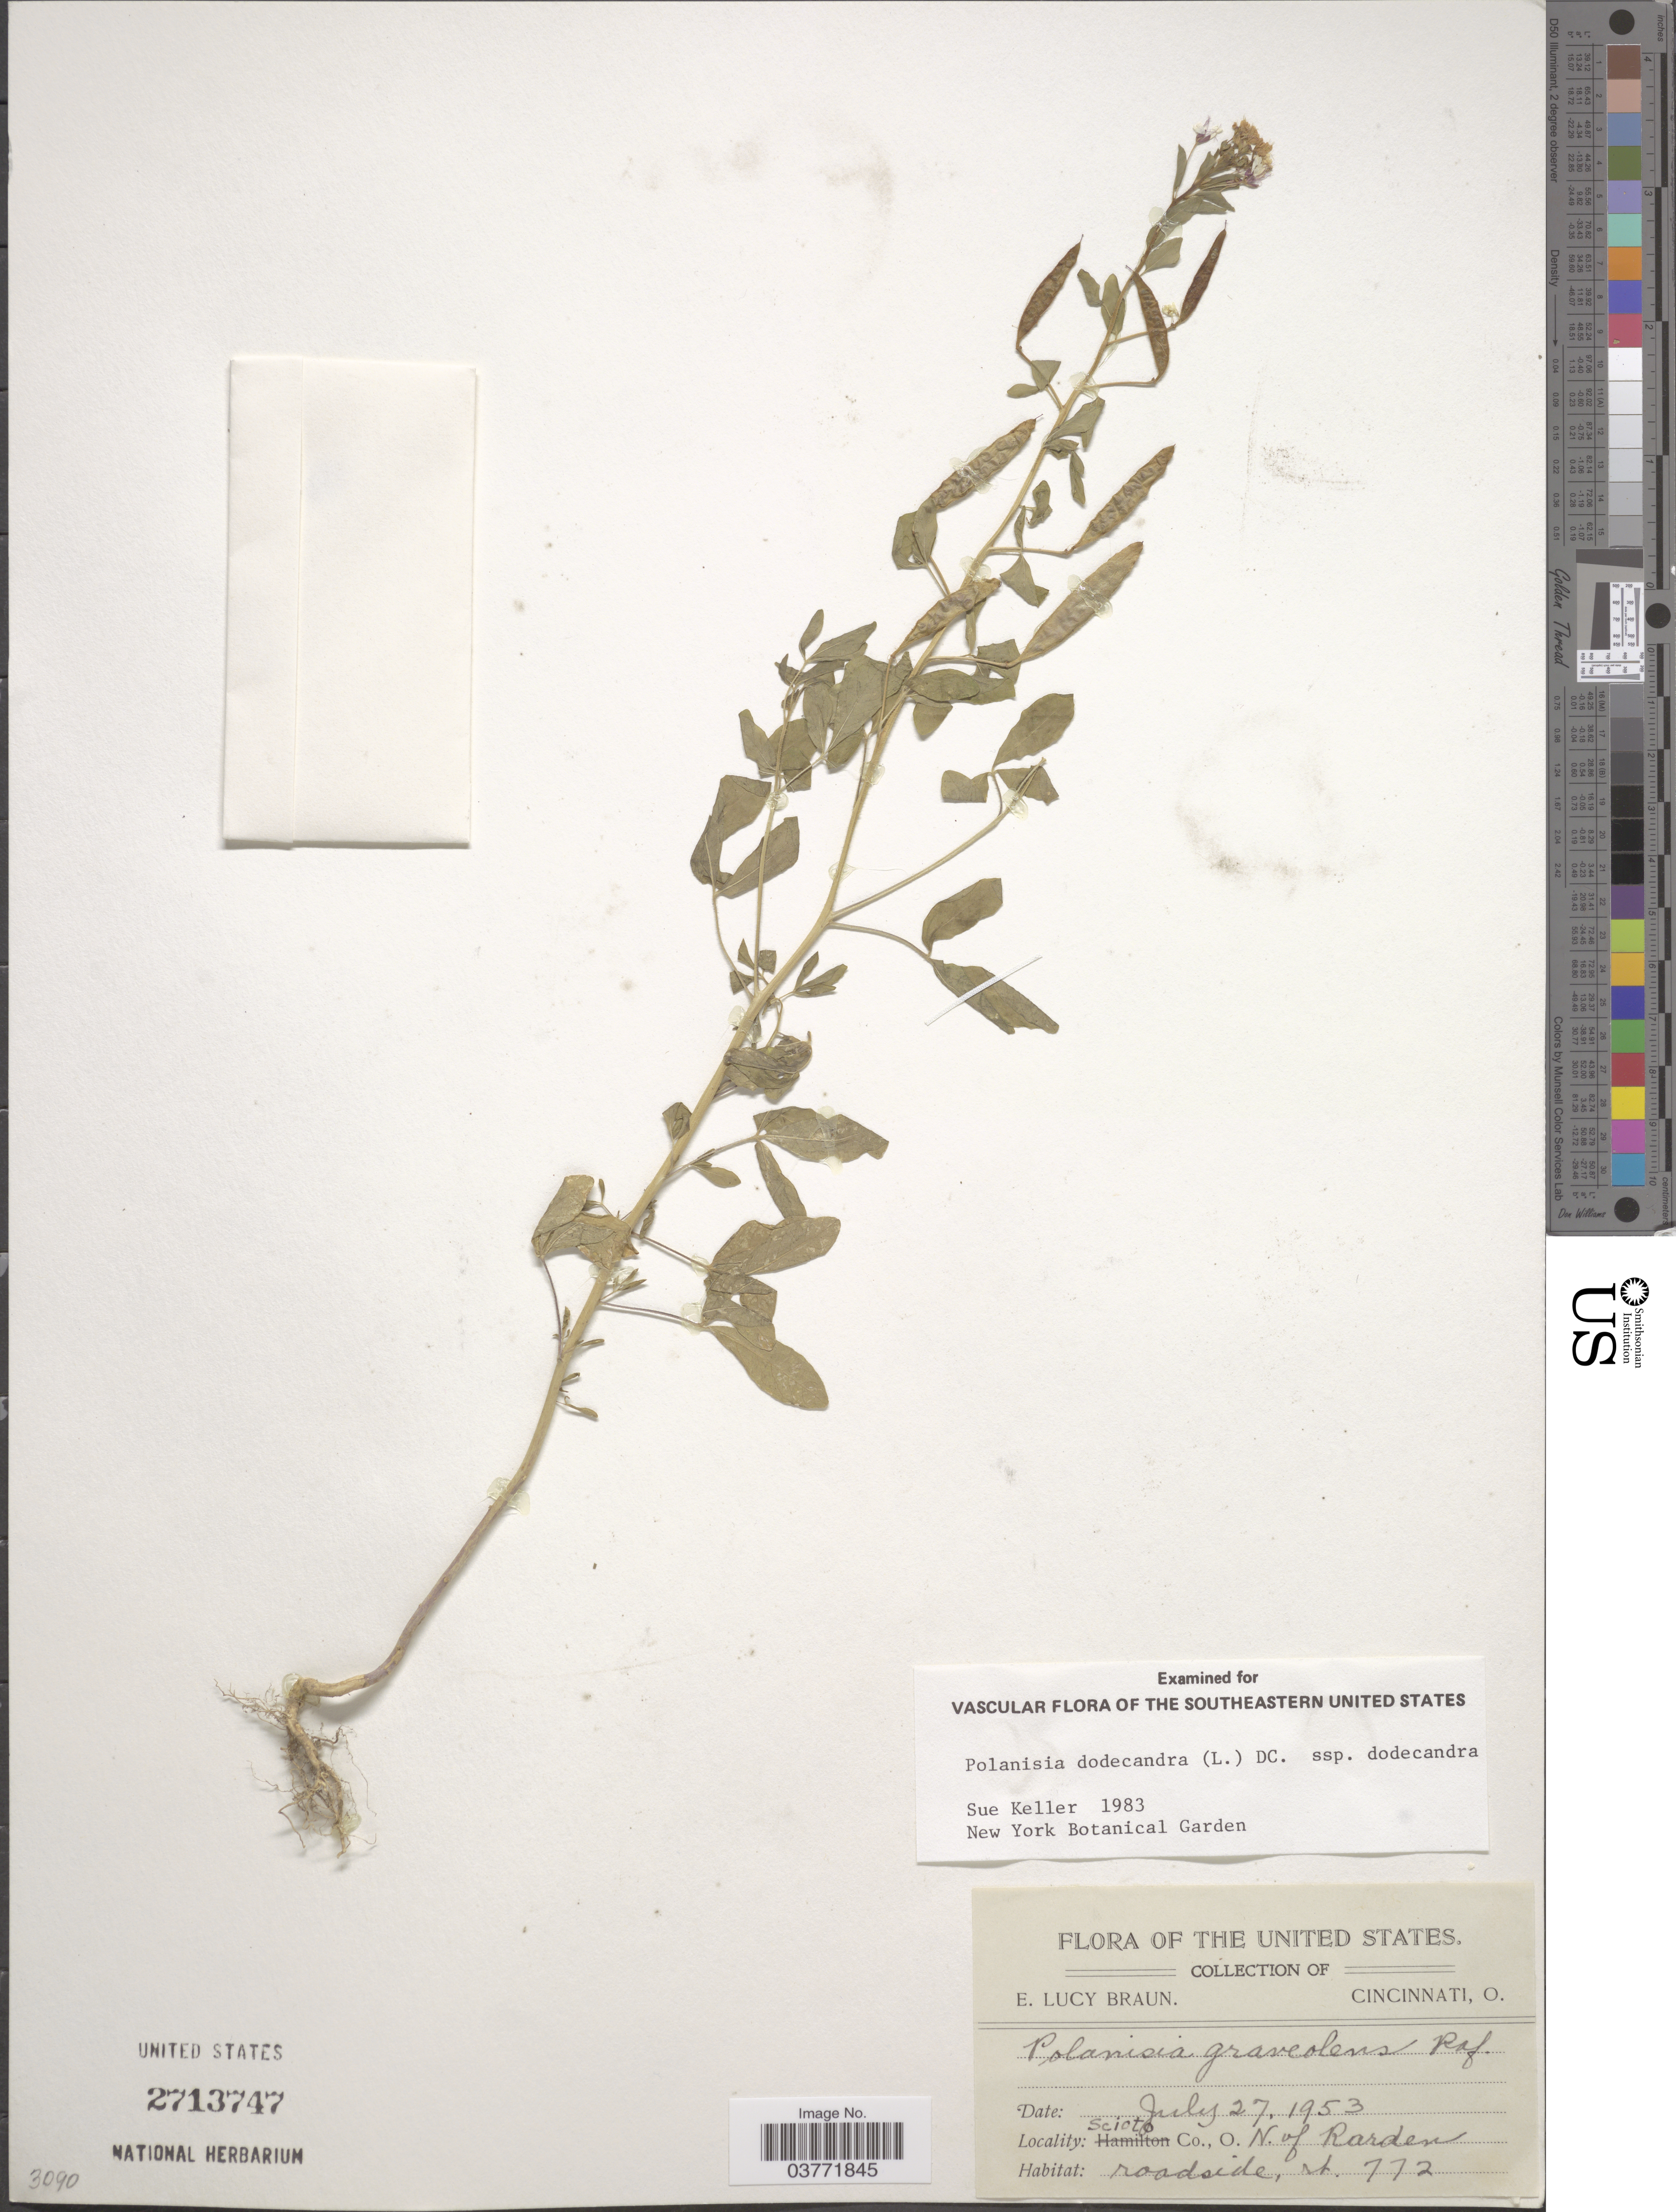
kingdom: Plantae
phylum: Tracheophyta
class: Magnoliopsida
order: Brassicales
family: Cleomaceae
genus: Polanisia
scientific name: Polanisia dodecandra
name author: (L.) DC.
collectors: E. L. Braun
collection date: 1953-07-27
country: United States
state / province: Ohio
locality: Scioto Co. N of Rarden roadside, rt, 772.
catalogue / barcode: US 2713747